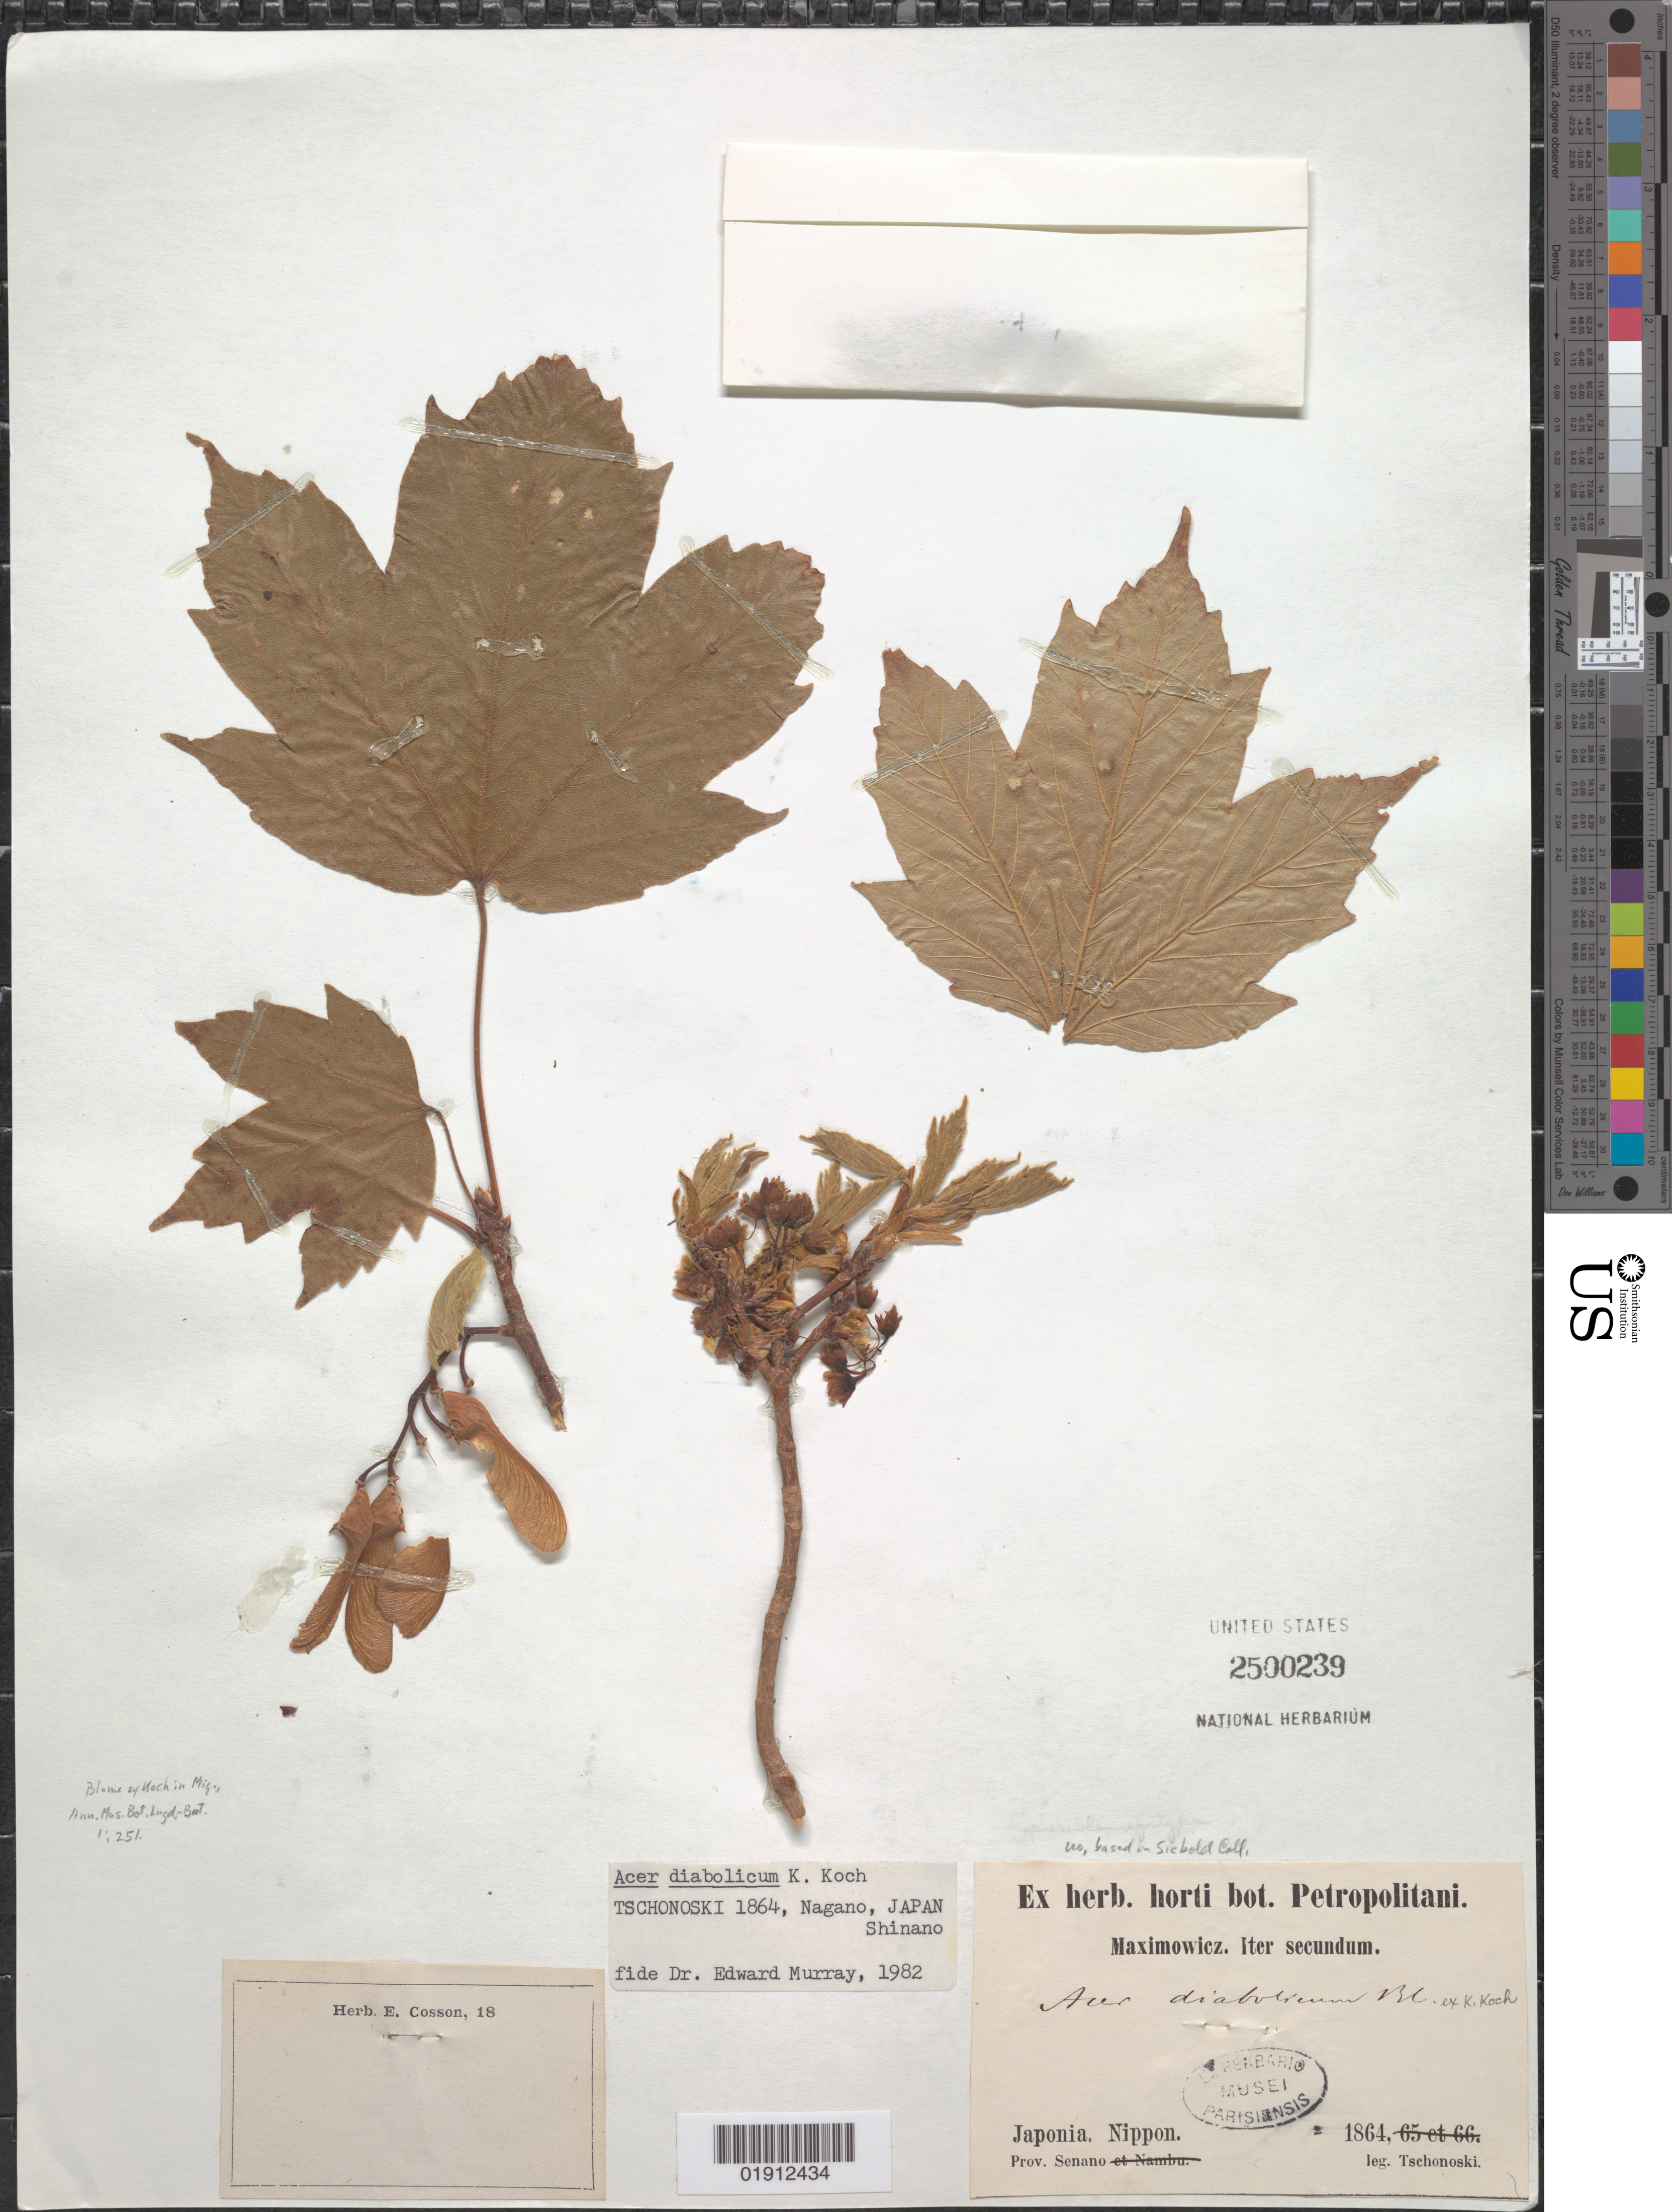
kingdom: Plantae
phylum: Tracheophyta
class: Magnoliopsida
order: Sapindales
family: Sapindaceae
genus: Acer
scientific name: Acer diabolicum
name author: Blume ex K. Koch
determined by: Murray, Edward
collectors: S. Tschonoski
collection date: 1864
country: Japan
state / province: Nagano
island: Honshu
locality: Senano [Shinano]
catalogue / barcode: US 2500239